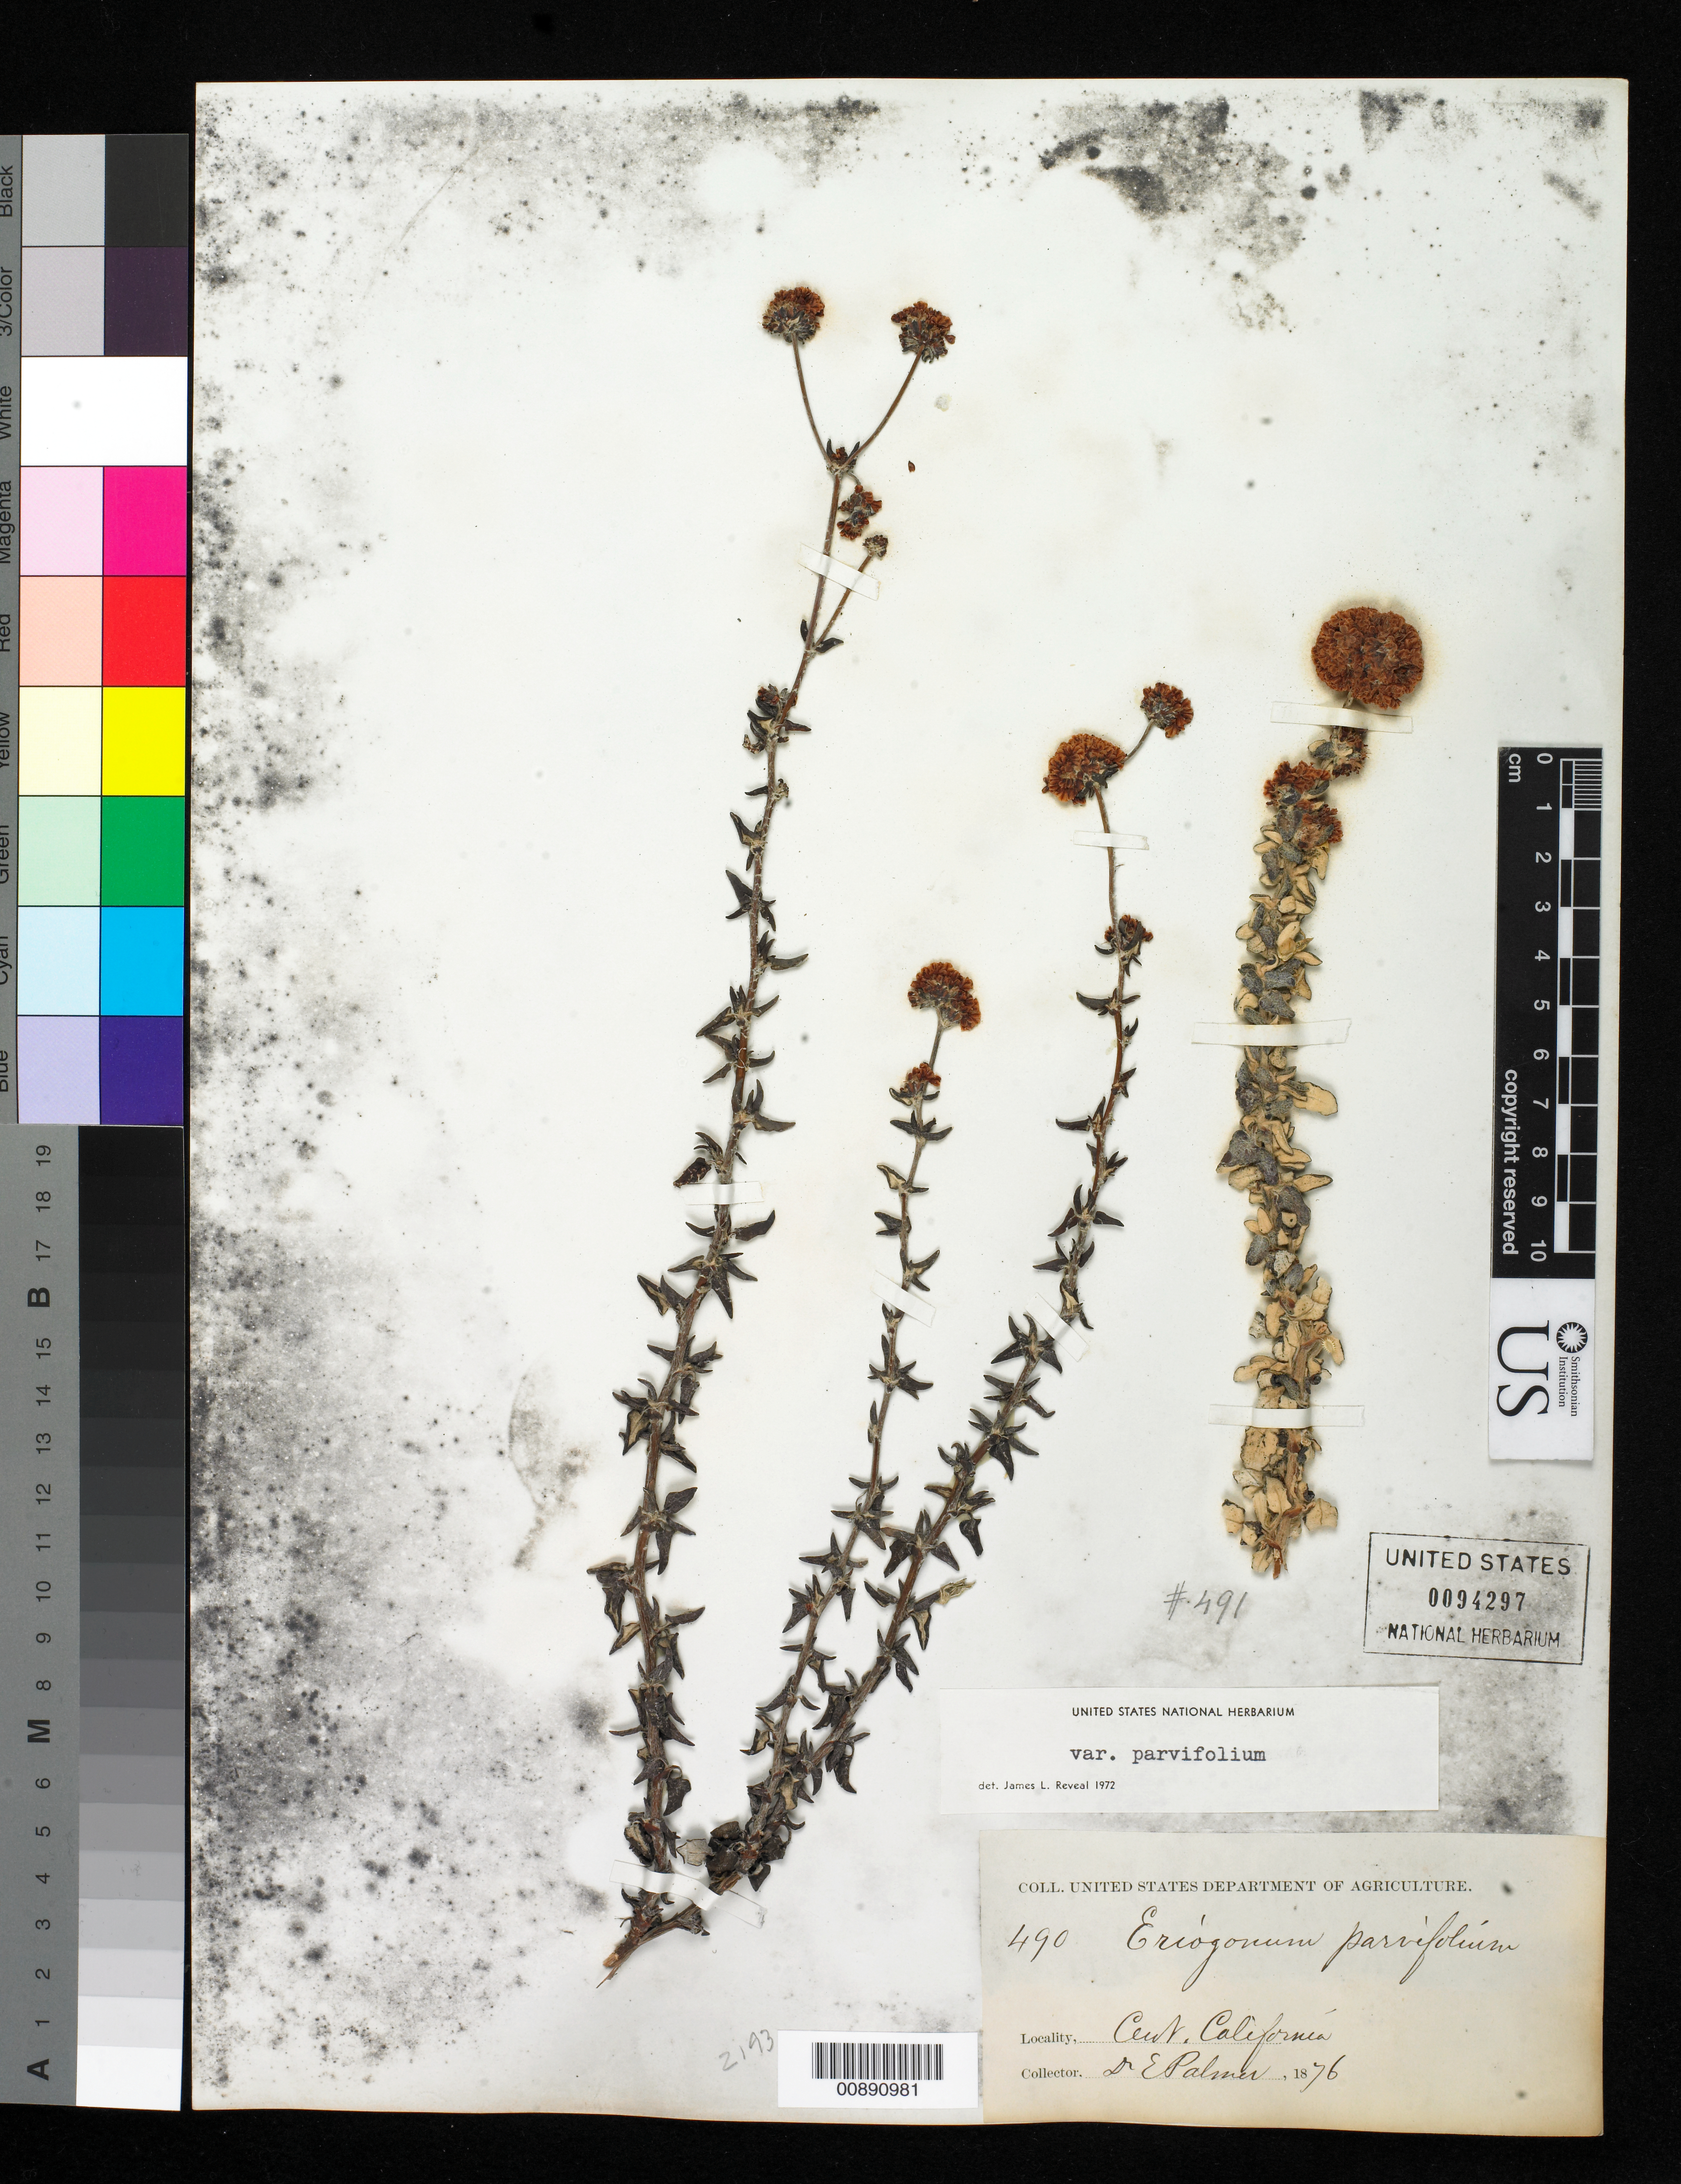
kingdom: Plantae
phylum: Tracheophyta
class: Magnoliopsida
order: Caryophyllales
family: Polygonaceae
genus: Eriogonum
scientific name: Eriogonum parvifolium var. parvifolium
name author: Sm.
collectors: E. Palmer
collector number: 490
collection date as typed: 1876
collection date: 1876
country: United States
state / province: California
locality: Central California.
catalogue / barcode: US 94297